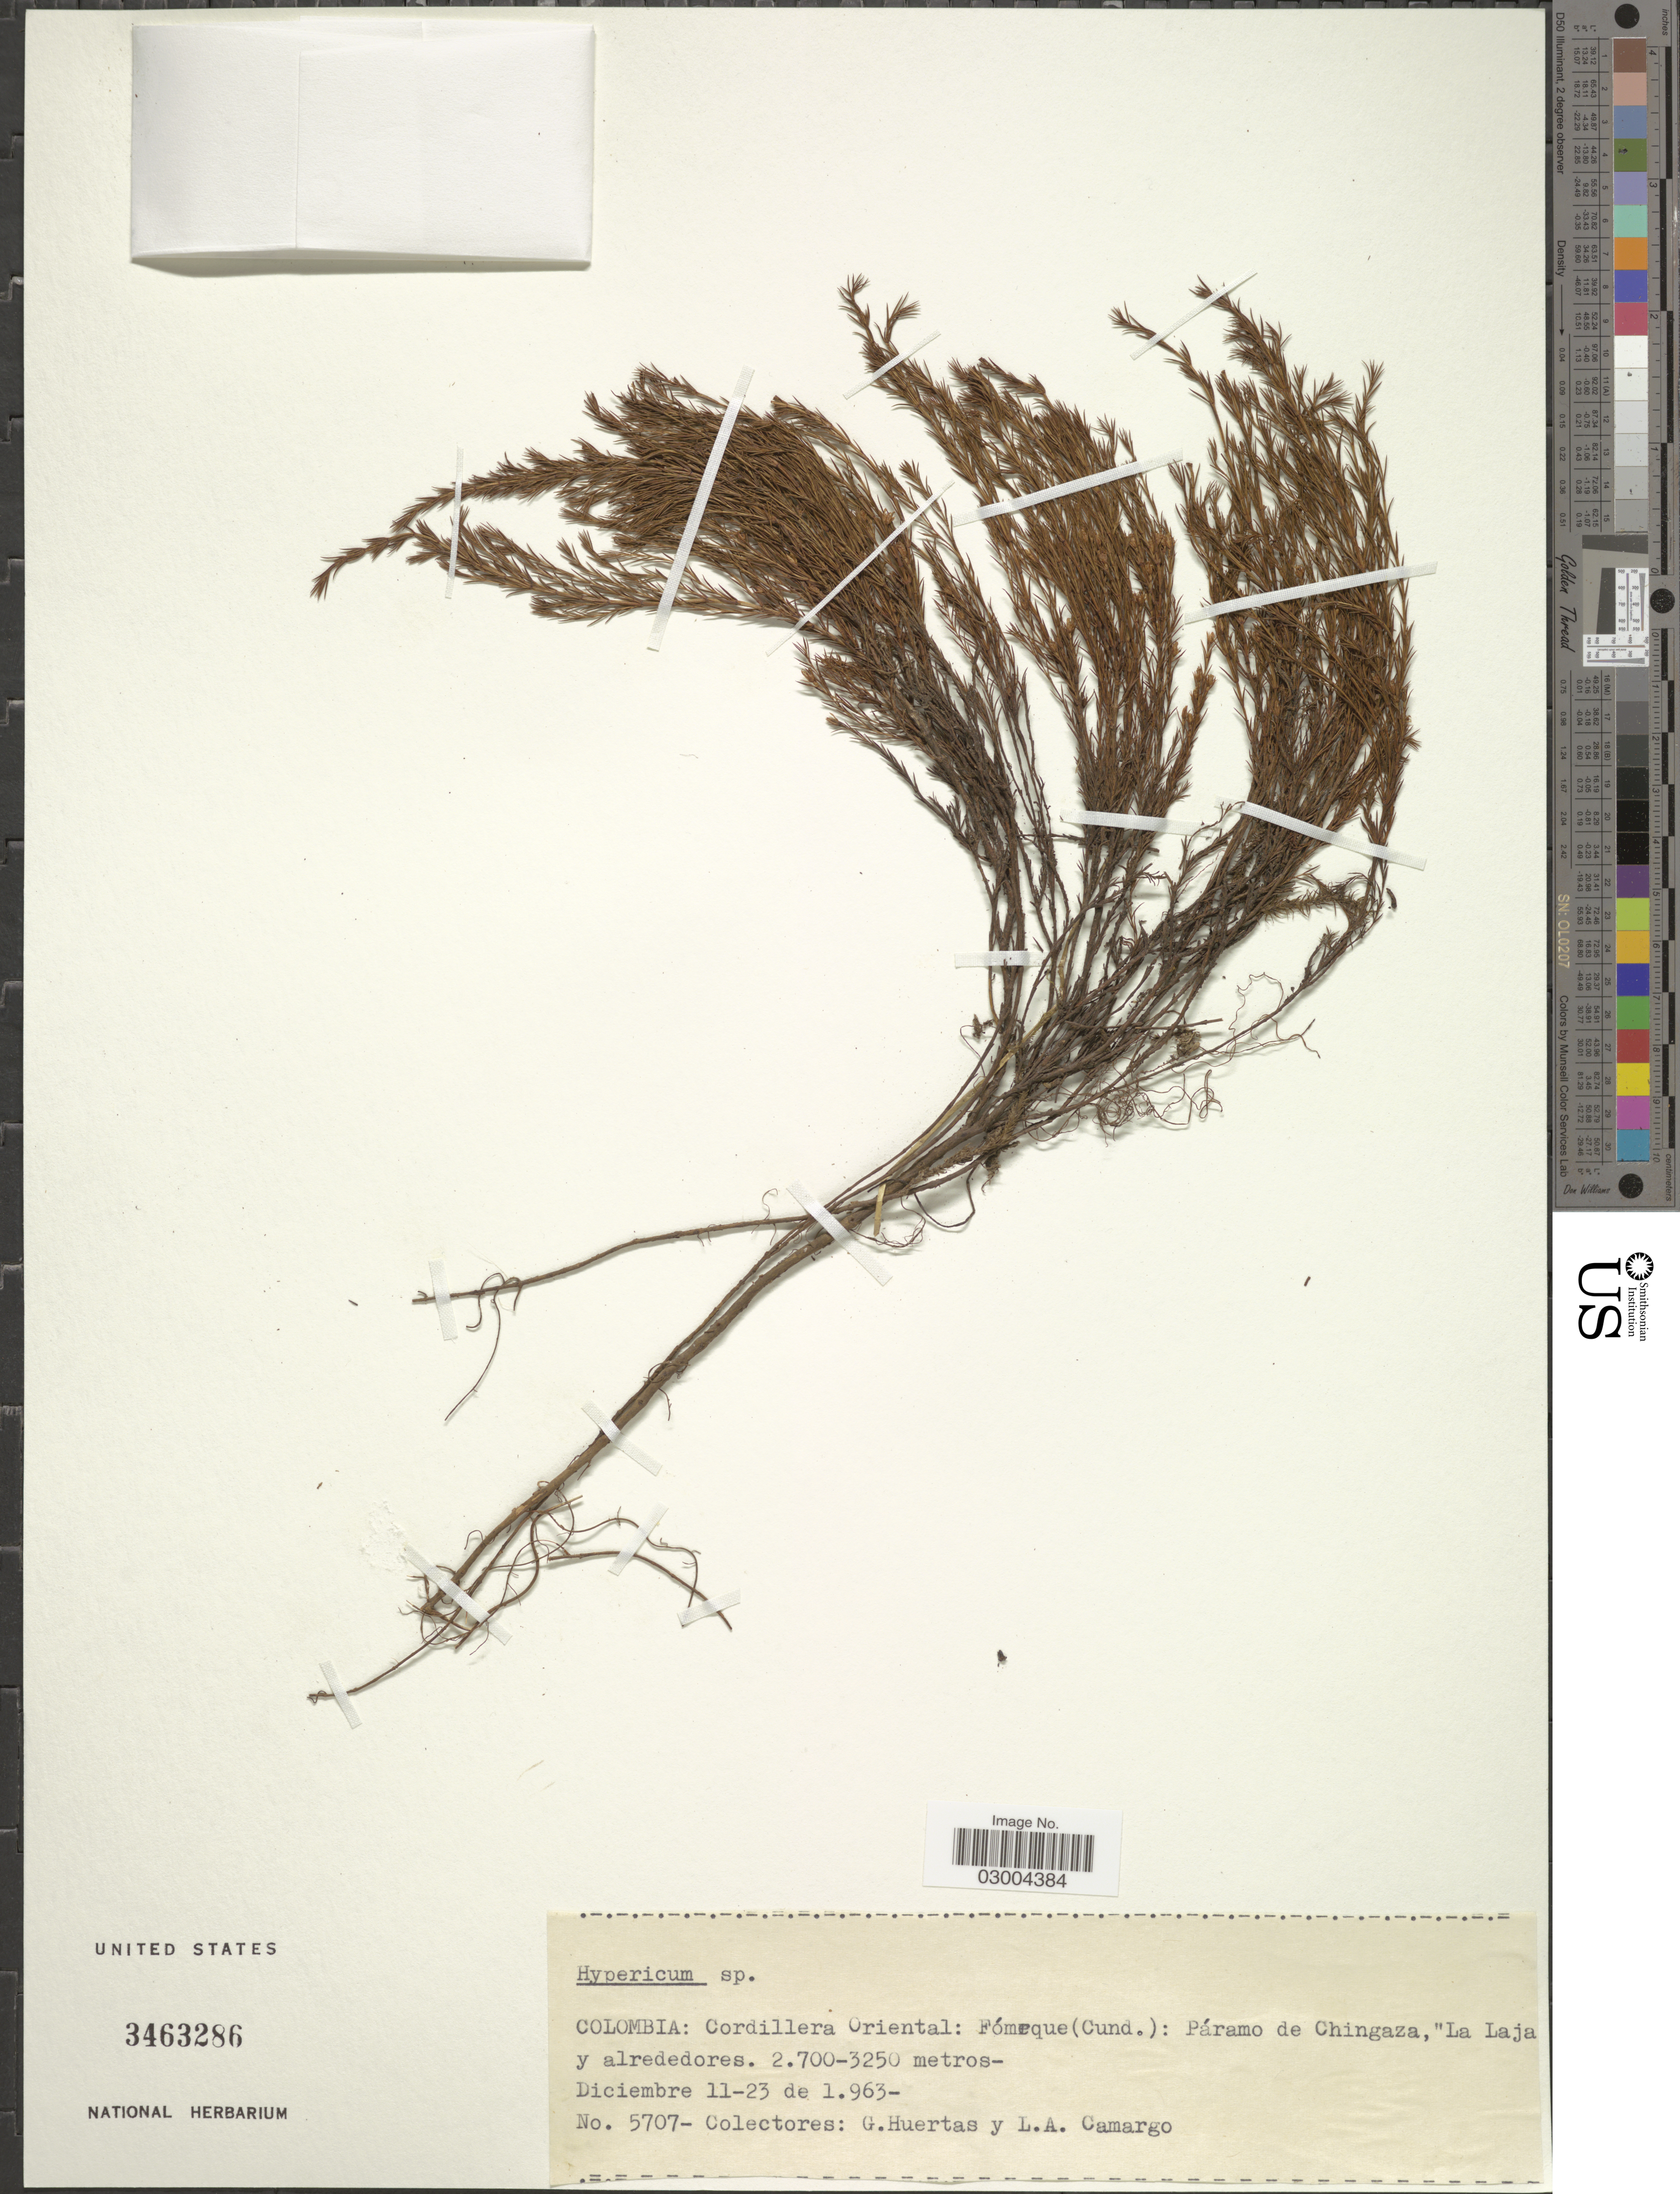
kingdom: Plantae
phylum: Tracheophyta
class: Magnoliopsida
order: Malpighiales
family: Hypericaceae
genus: Hypericum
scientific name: Hypericum sp.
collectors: G. Huertas & L. A. Camargo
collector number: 5707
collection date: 1963-12-11/1963-12-23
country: Colombia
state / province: Cundinamarca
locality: Cordillera Oriental: Fómeque (Cund.): Páramo de Chingaza, La Laja y alrededores.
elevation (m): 2700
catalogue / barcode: US 3463286